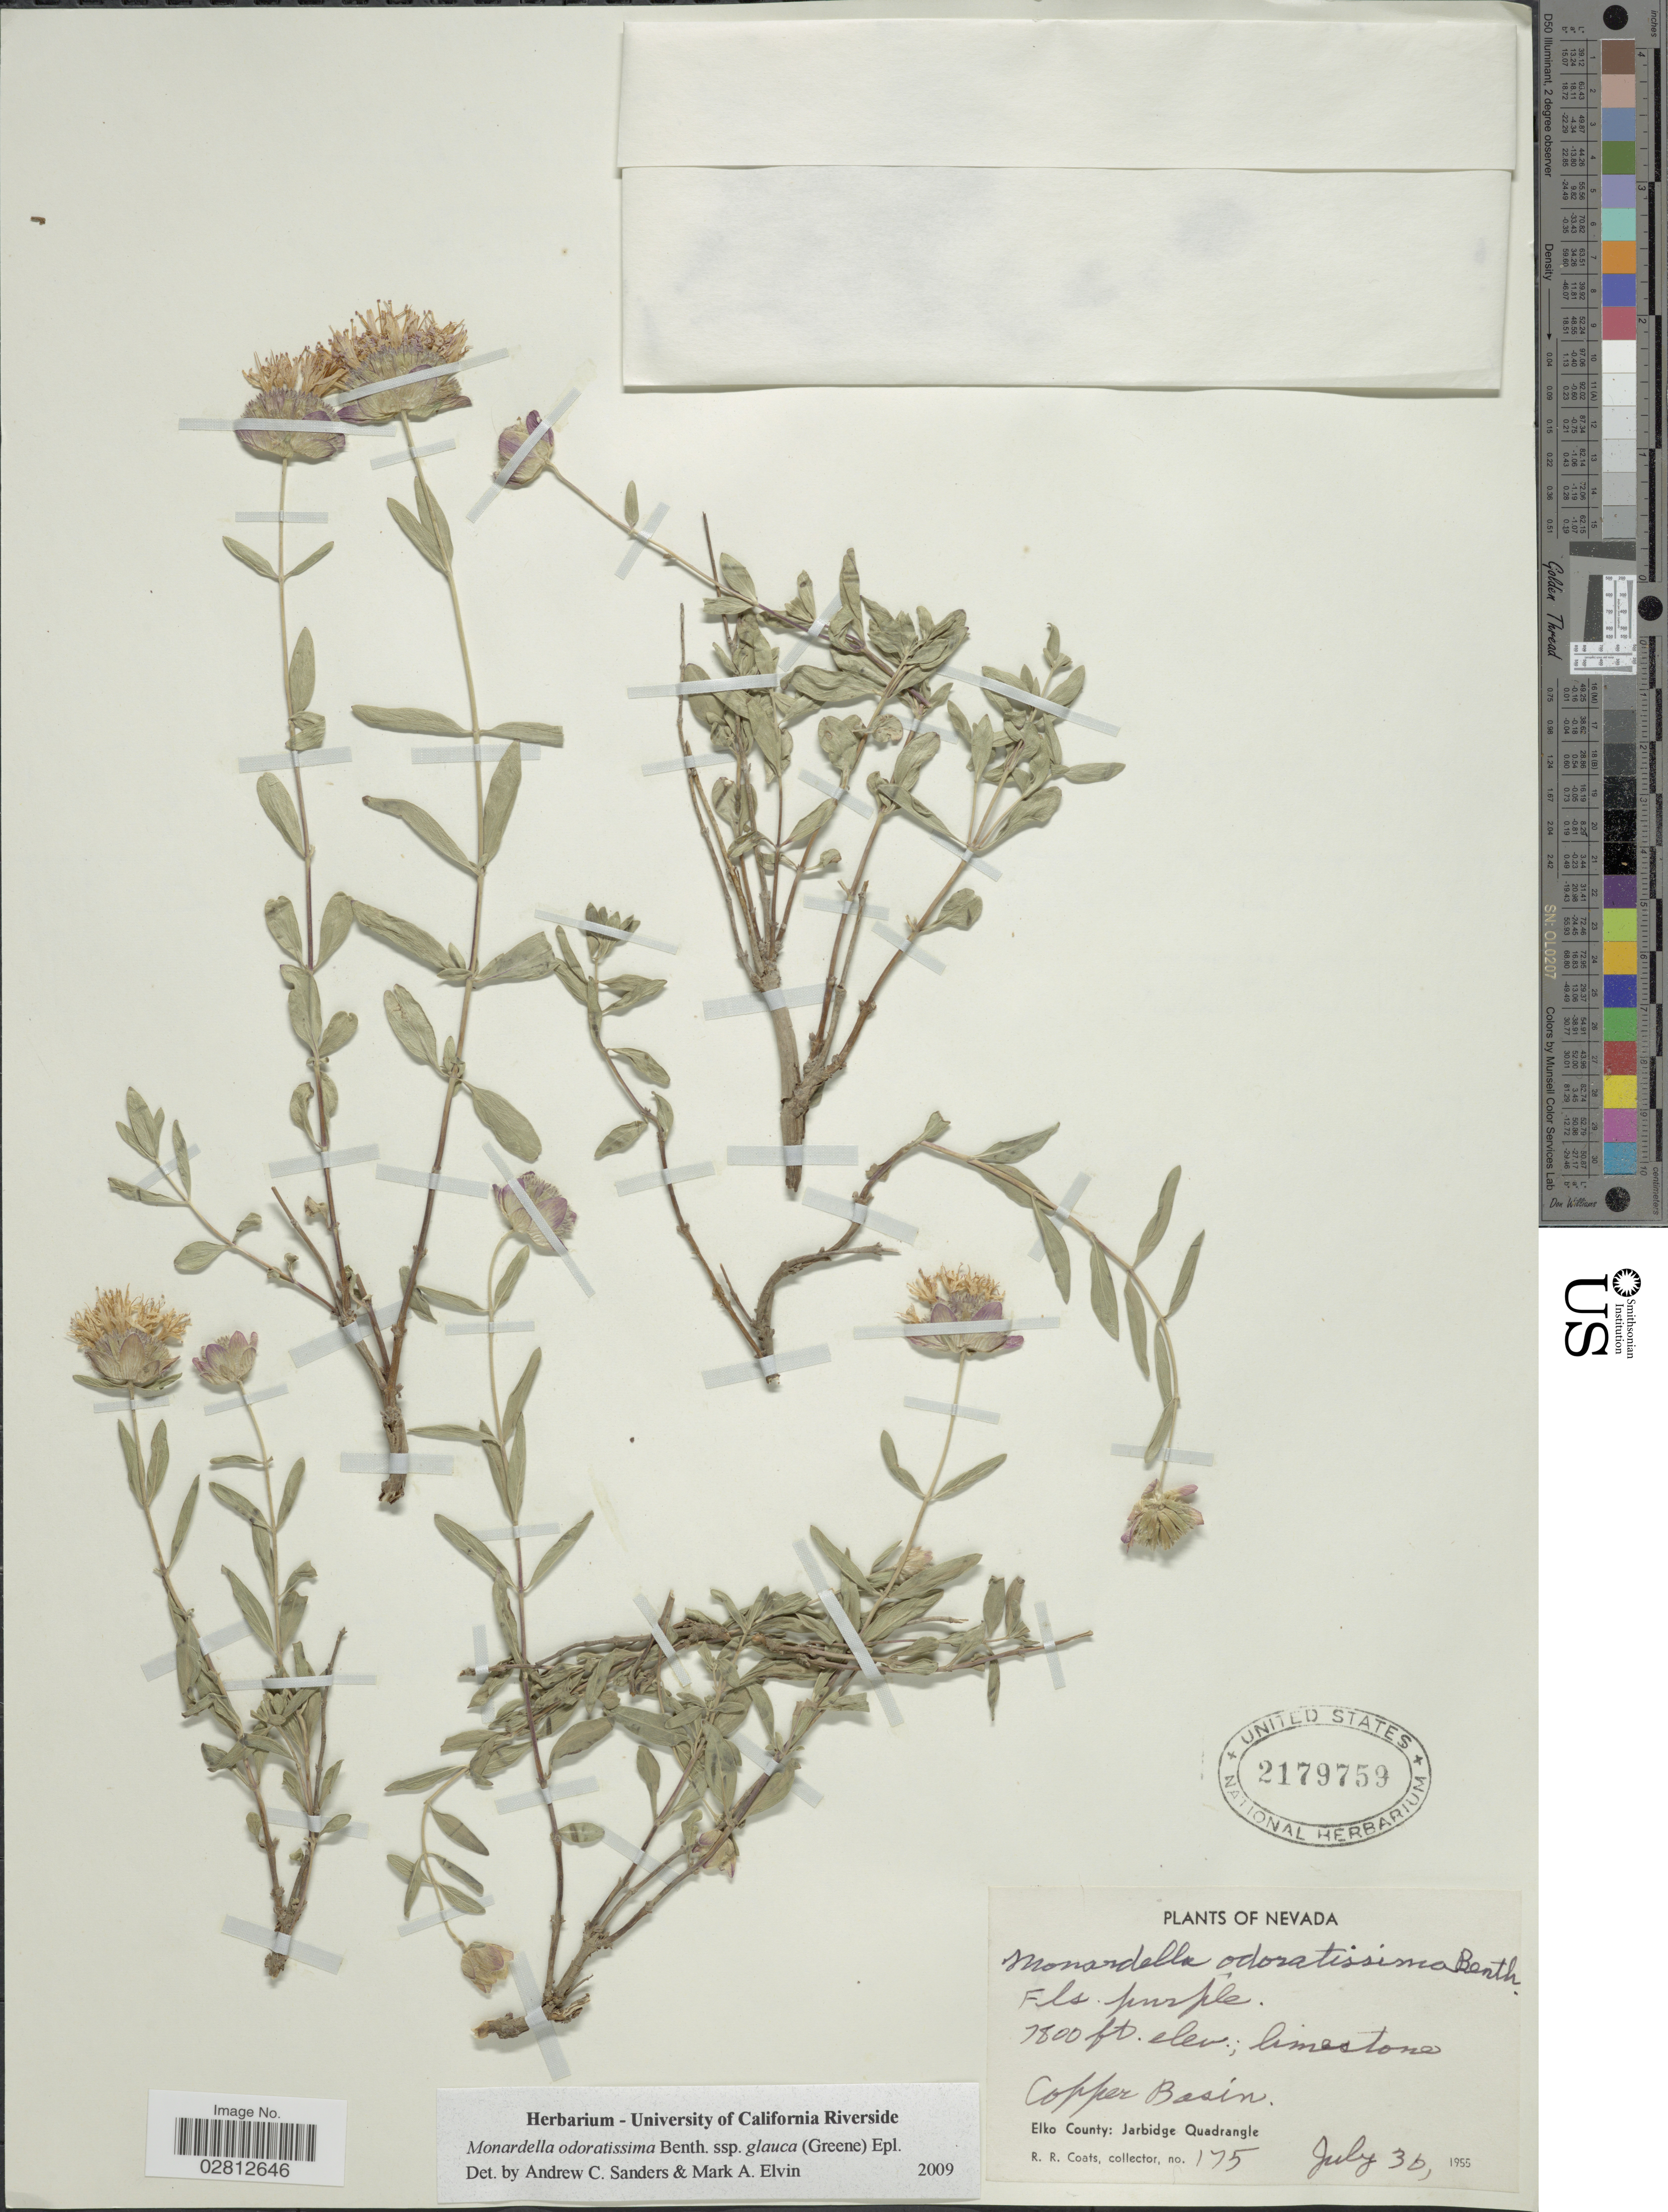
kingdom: Plantae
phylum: Tracheophyta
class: Magnoliopsida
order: Lamiales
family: Lamiaceae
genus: Monardella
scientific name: Monardella odoratissima subsp. glauca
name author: (Greene) Epling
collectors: R. Coats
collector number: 175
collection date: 1955-07-30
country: United States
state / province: Nevada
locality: Copper Basin, Elko County: Jarbidge Quadrangle.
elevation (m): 2377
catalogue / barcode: US 2179759